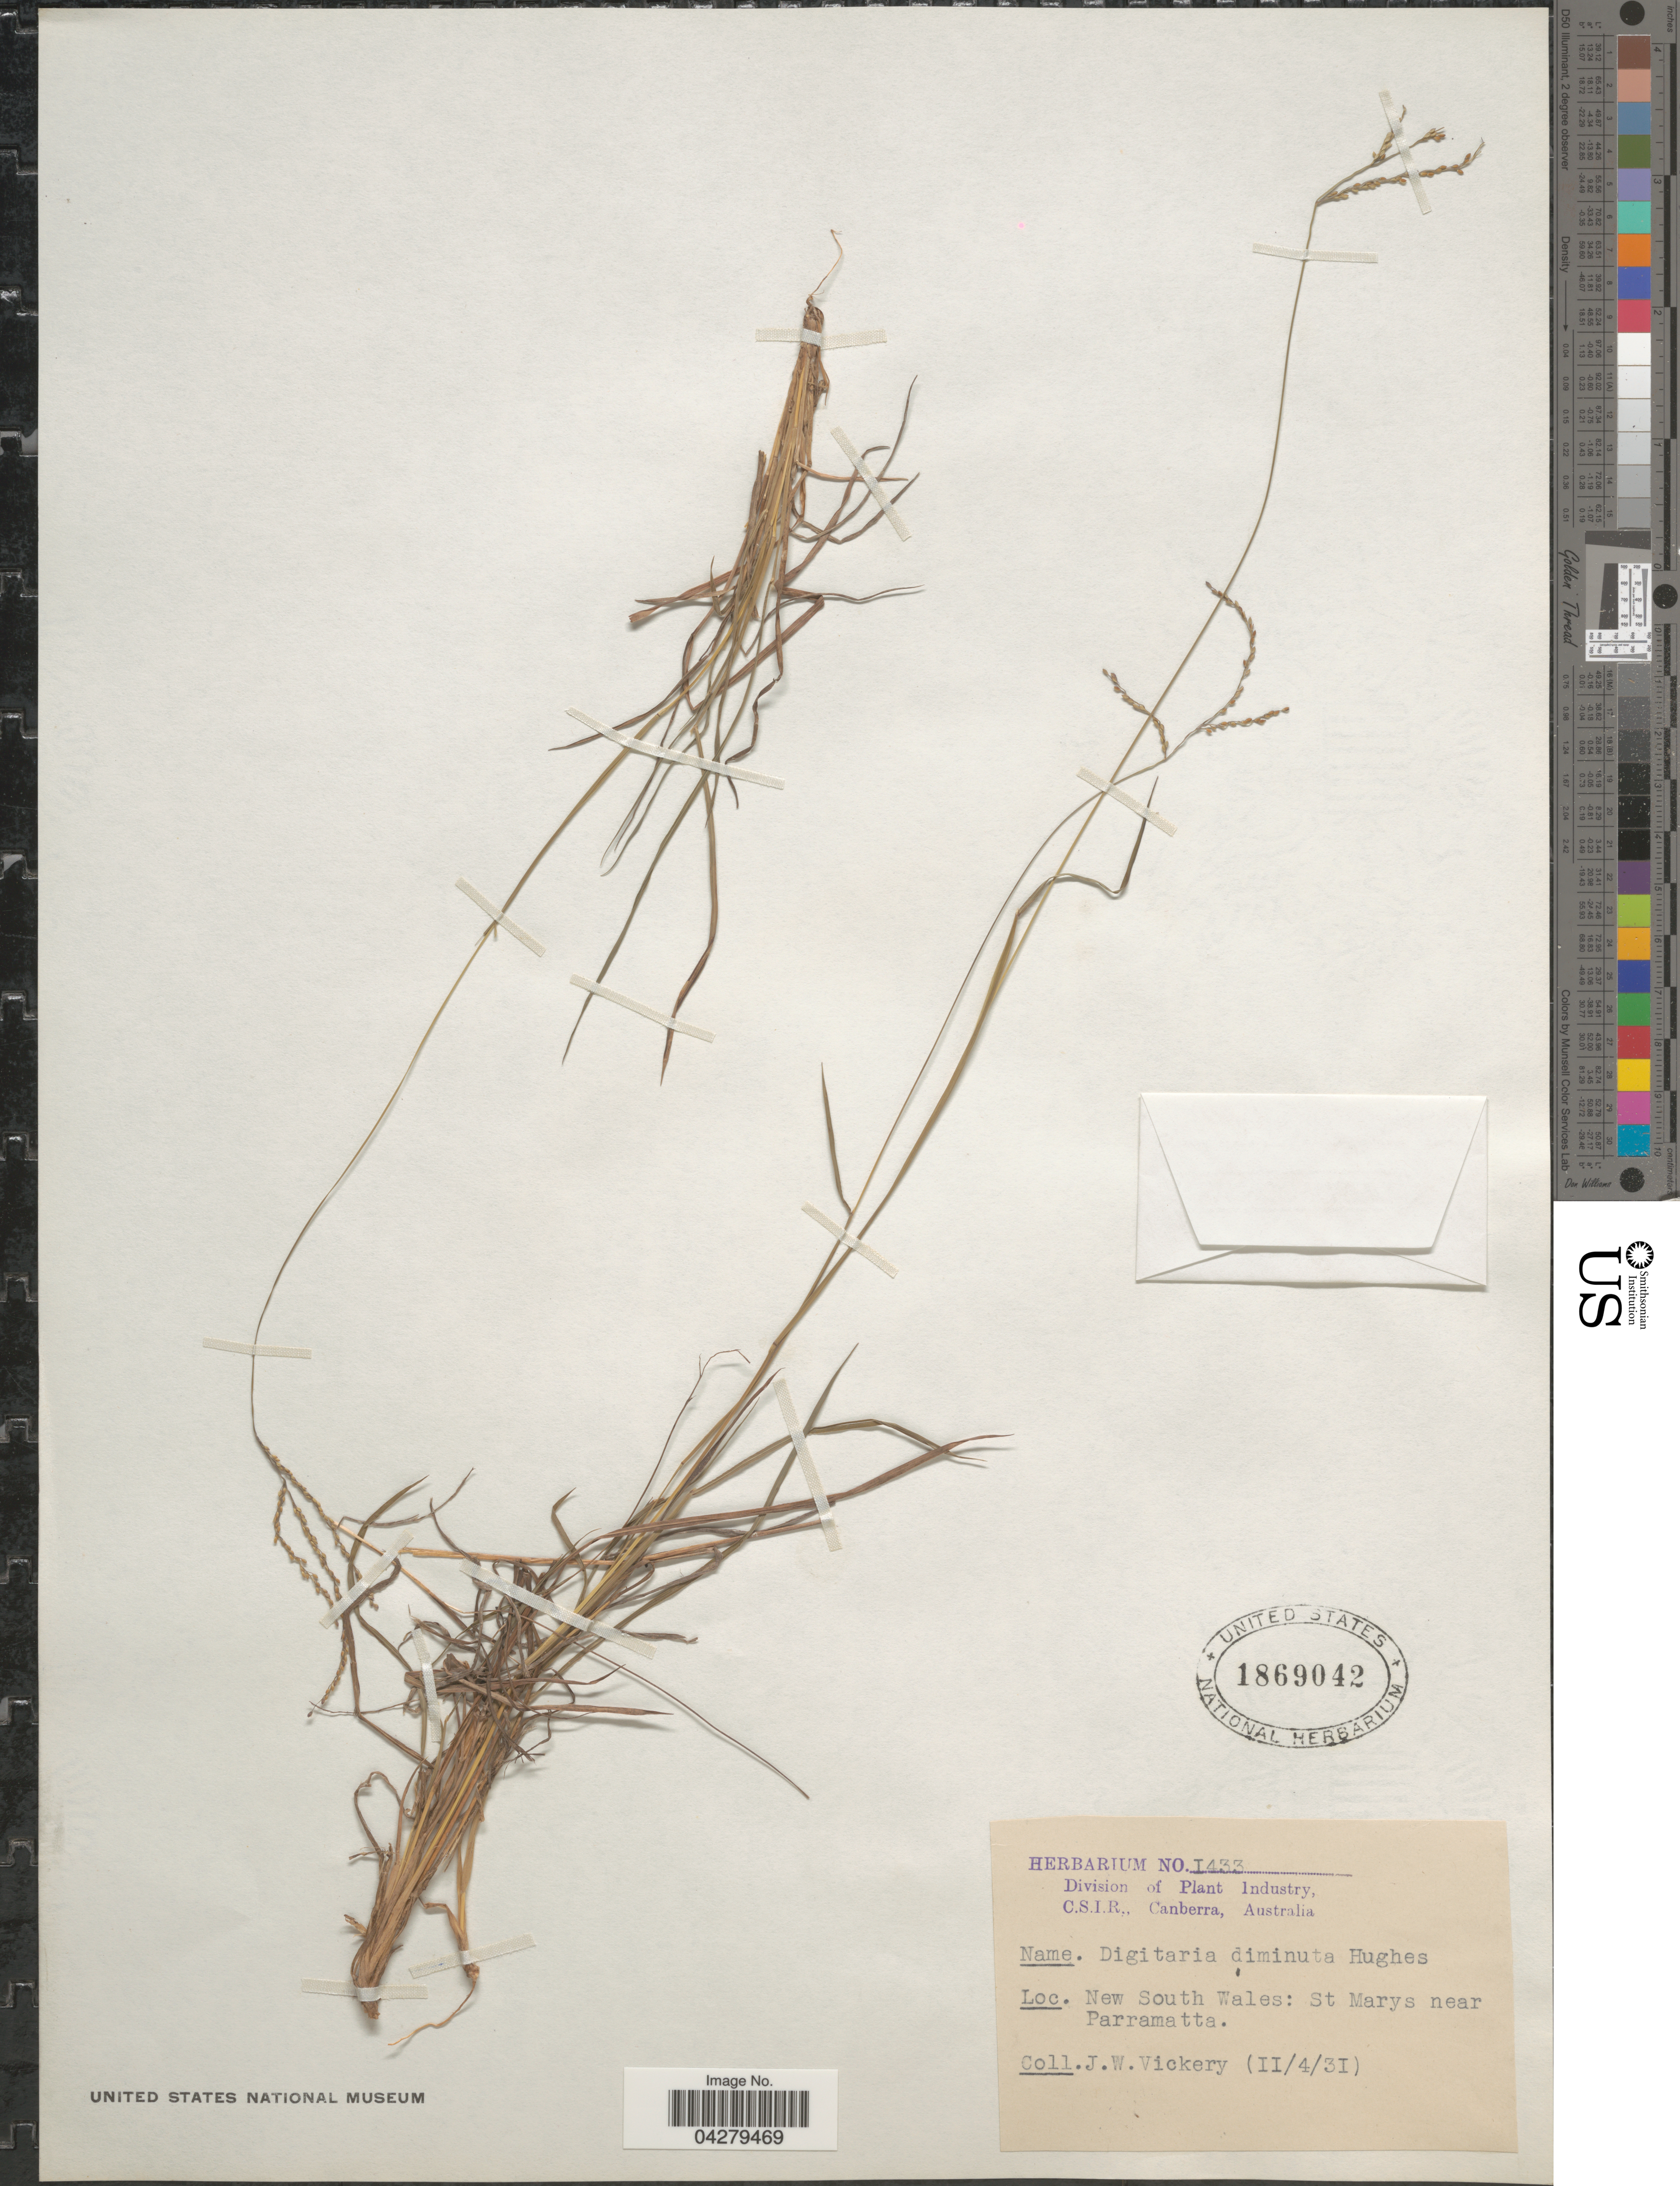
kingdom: Plantae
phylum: Tracheophyta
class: Liliopsida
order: Poales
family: Poaceae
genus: Digitaria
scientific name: Digitaria breviglumis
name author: (Domin) Henr.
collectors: J. Vickery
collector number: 1433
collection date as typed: Transcribed d/m/y: 4/2/31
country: Australia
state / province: New South Wales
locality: St Marys near Parramatta.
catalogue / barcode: US 1869042